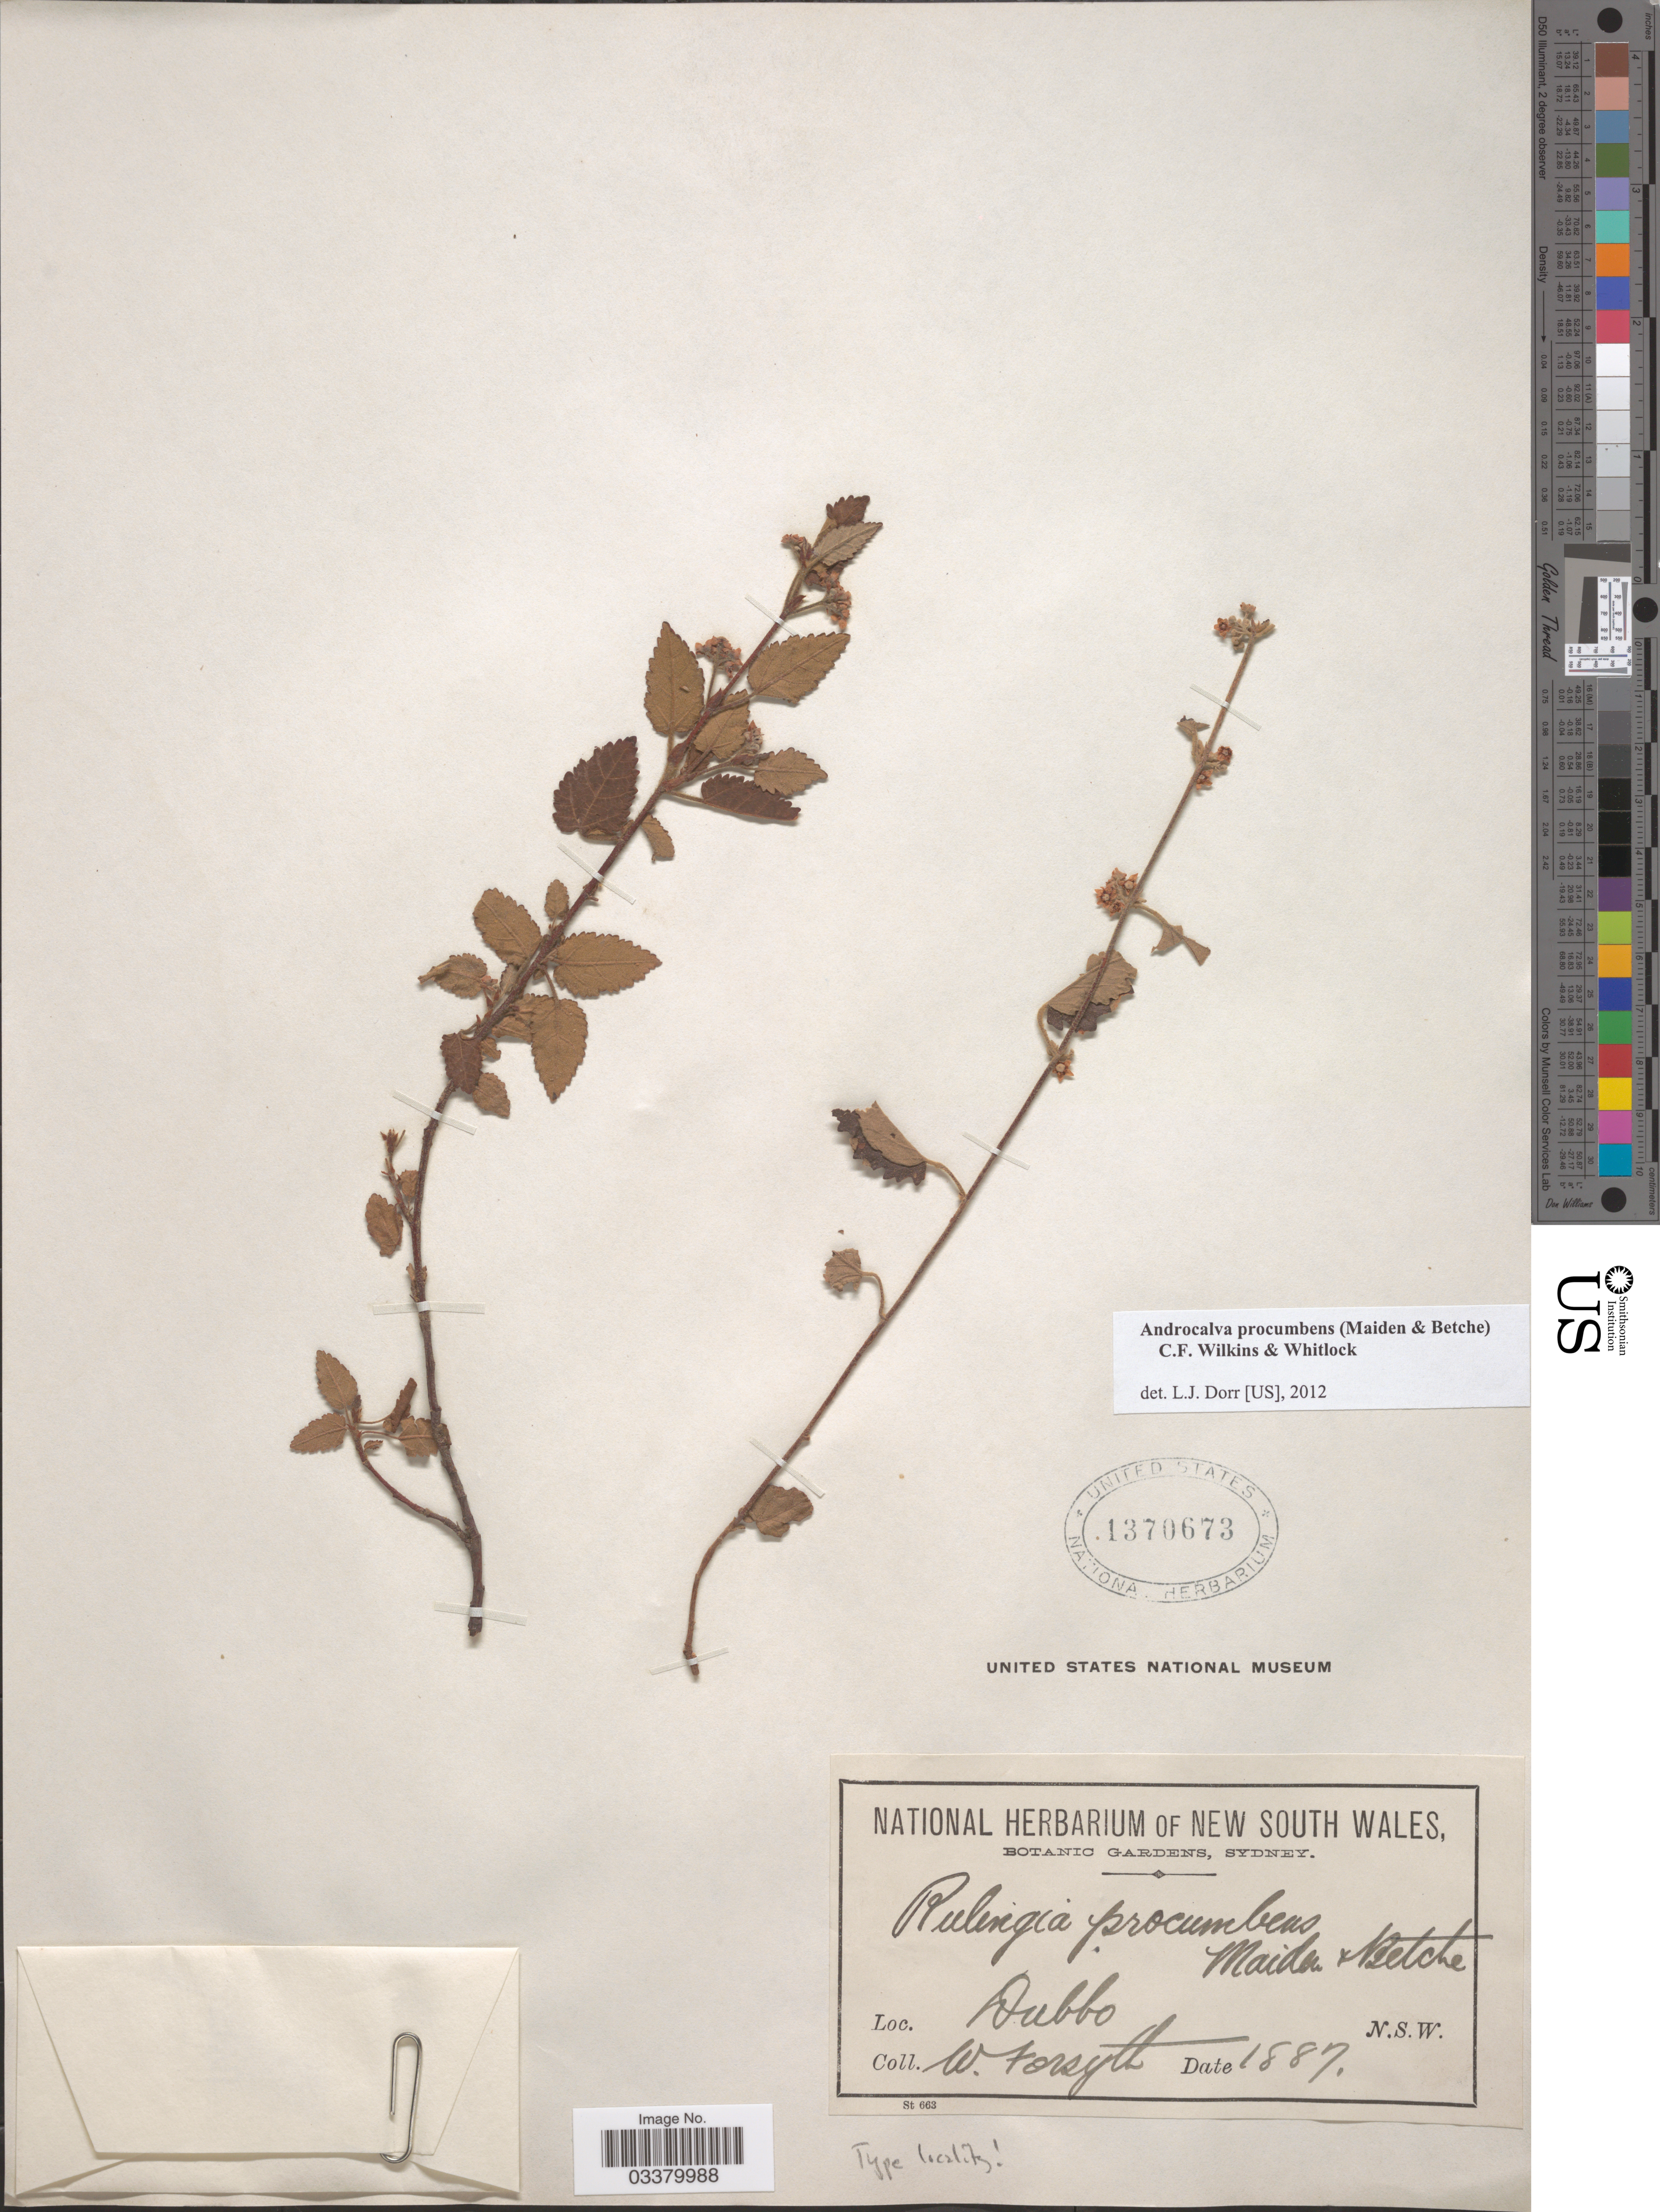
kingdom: Plantae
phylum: Tracheophyta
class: Magnoliopsida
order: Malvales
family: Malvaceae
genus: Androcalva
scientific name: Androcalva procumbens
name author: (Maiden & Betche) C.F. Wilkins & Whitlock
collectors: W. Forsyth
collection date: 1887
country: Australia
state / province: New South Wales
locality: Dubbo.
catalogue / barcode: US 1370673